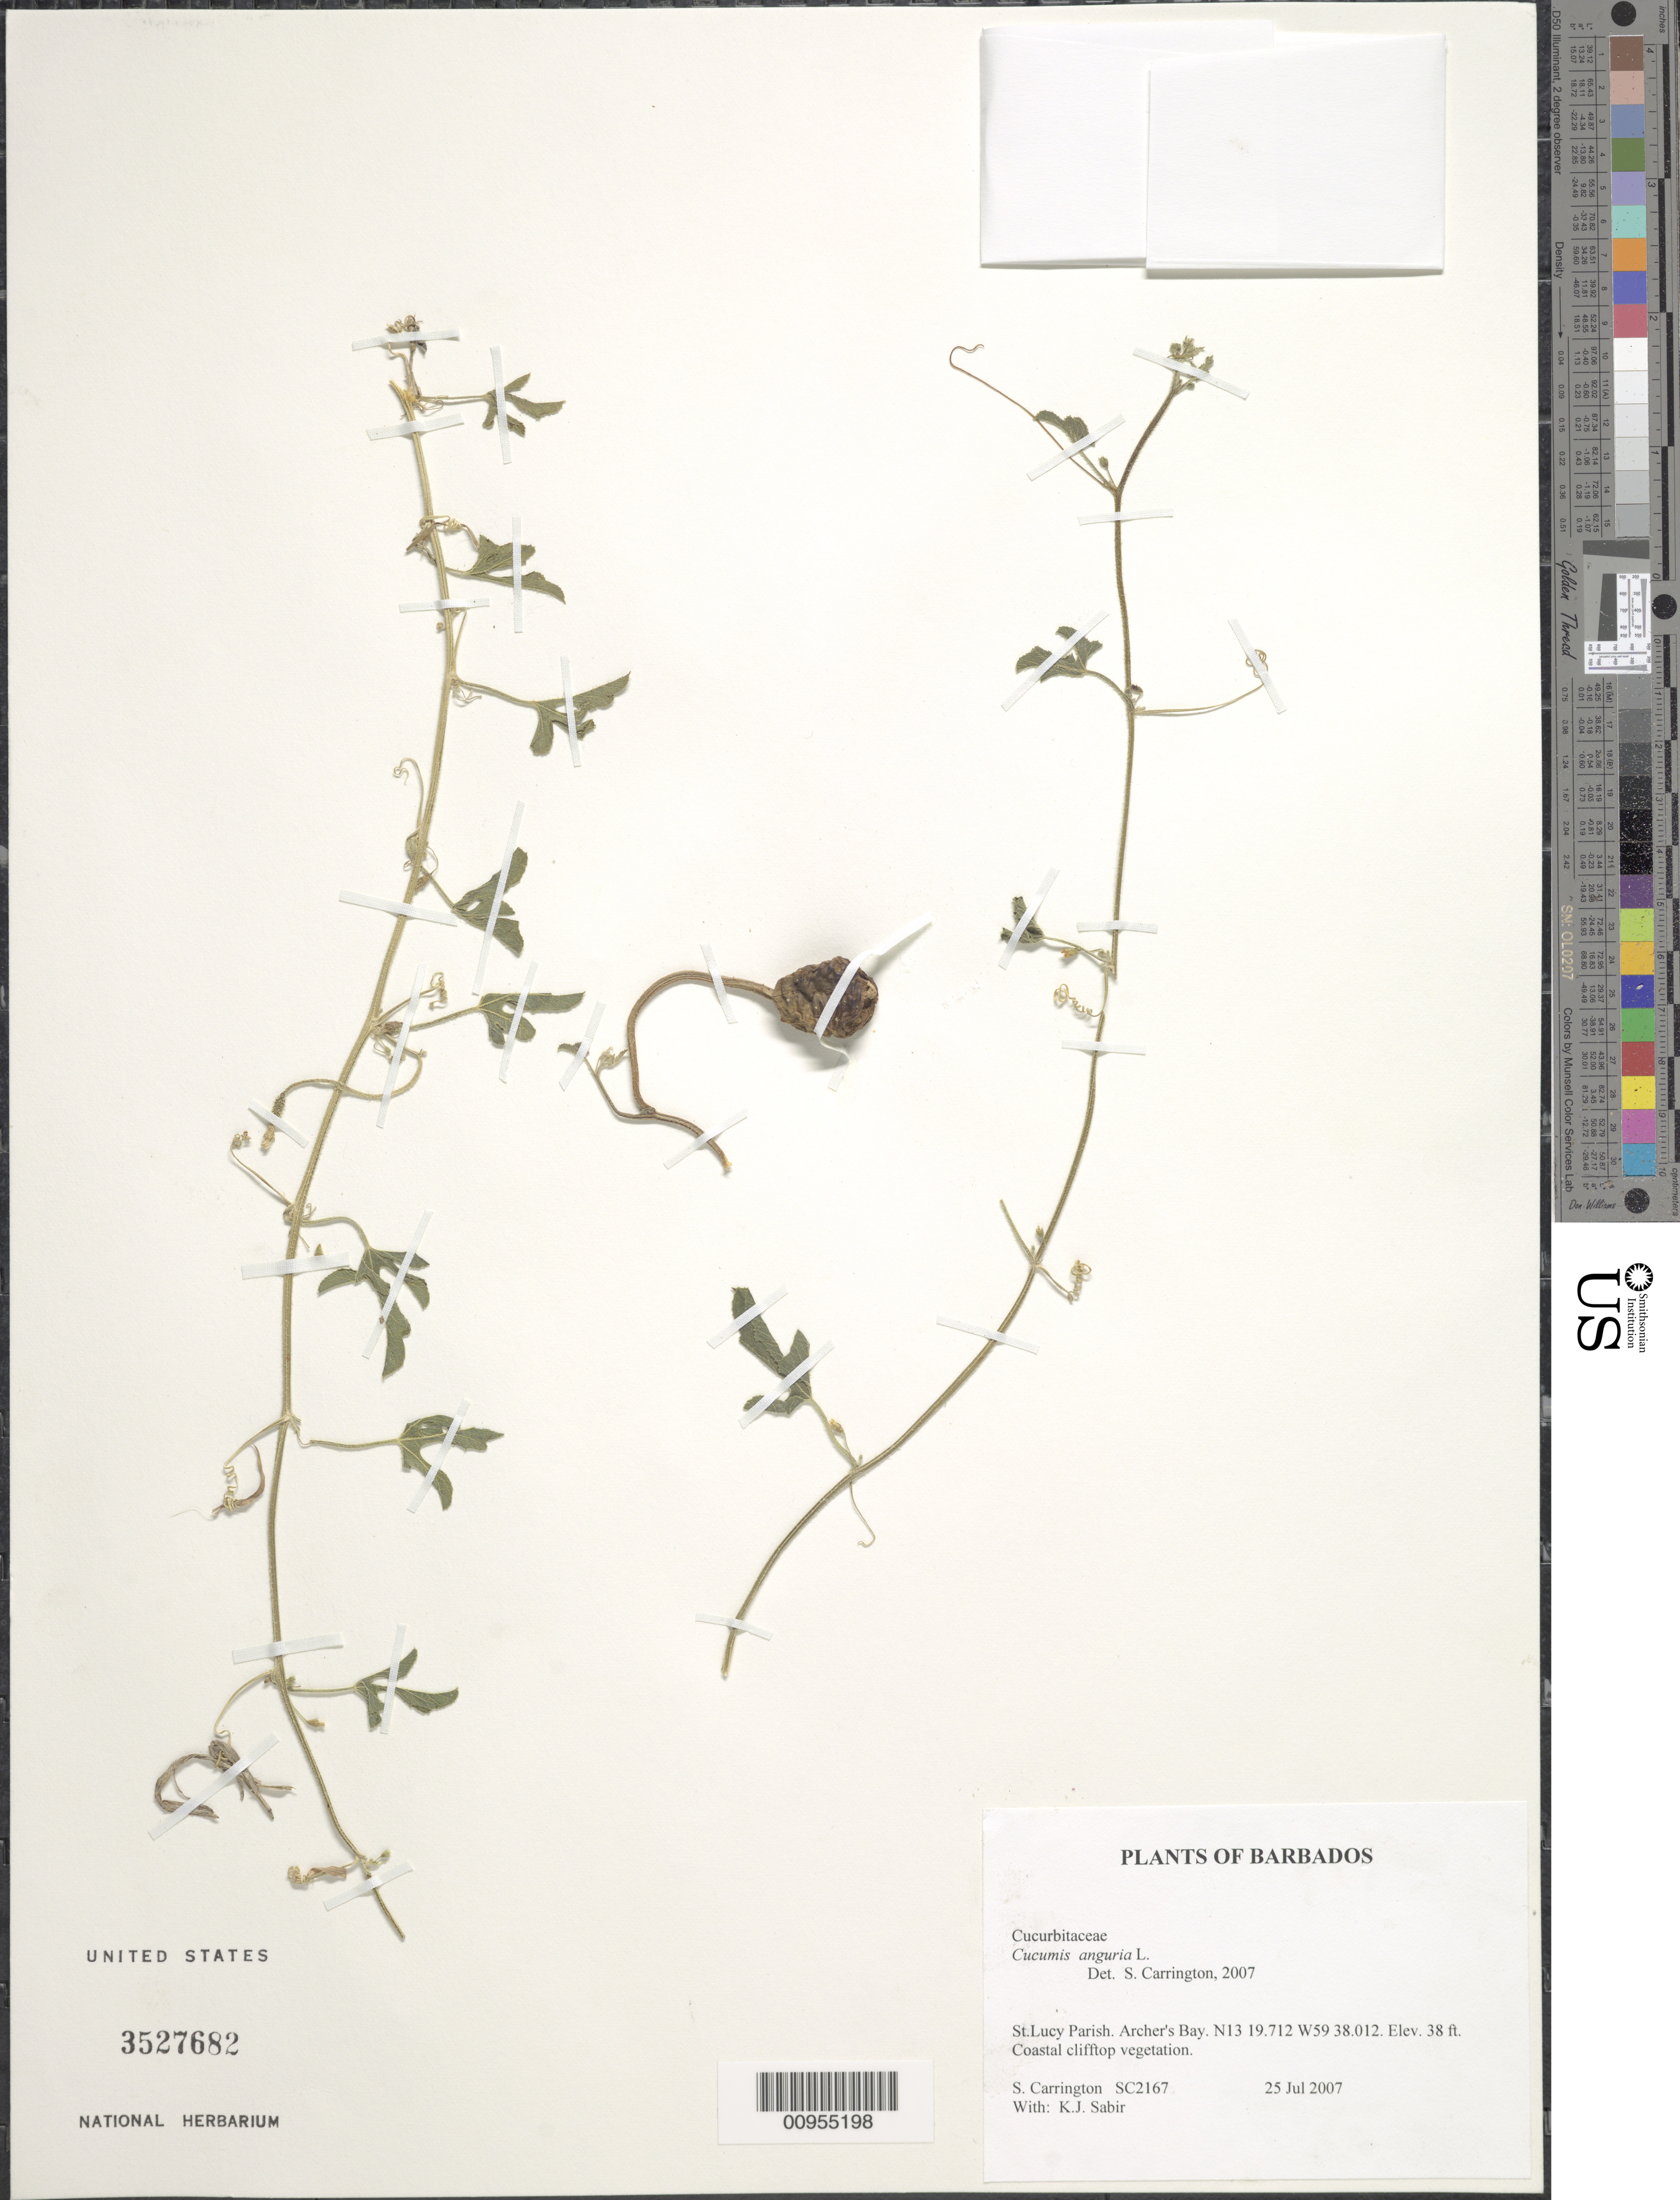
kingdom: Plantae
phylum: Tracheophyta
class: Magnoliopsida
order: Cucurbitales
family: Cucurbitaceae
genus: Cucumis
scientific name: Cucumis anguria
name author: L.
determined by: Carrington, C. M. S.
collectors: C. M. S. Carrington & K. Sabir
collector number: SC 2167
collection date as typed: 25 Jul 2007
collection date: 2007-07-25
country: Barbados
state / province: Saint Lucy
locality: Archer's Bay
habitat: coastal clifftop vegetation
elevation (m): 12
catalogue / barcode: US 3527682